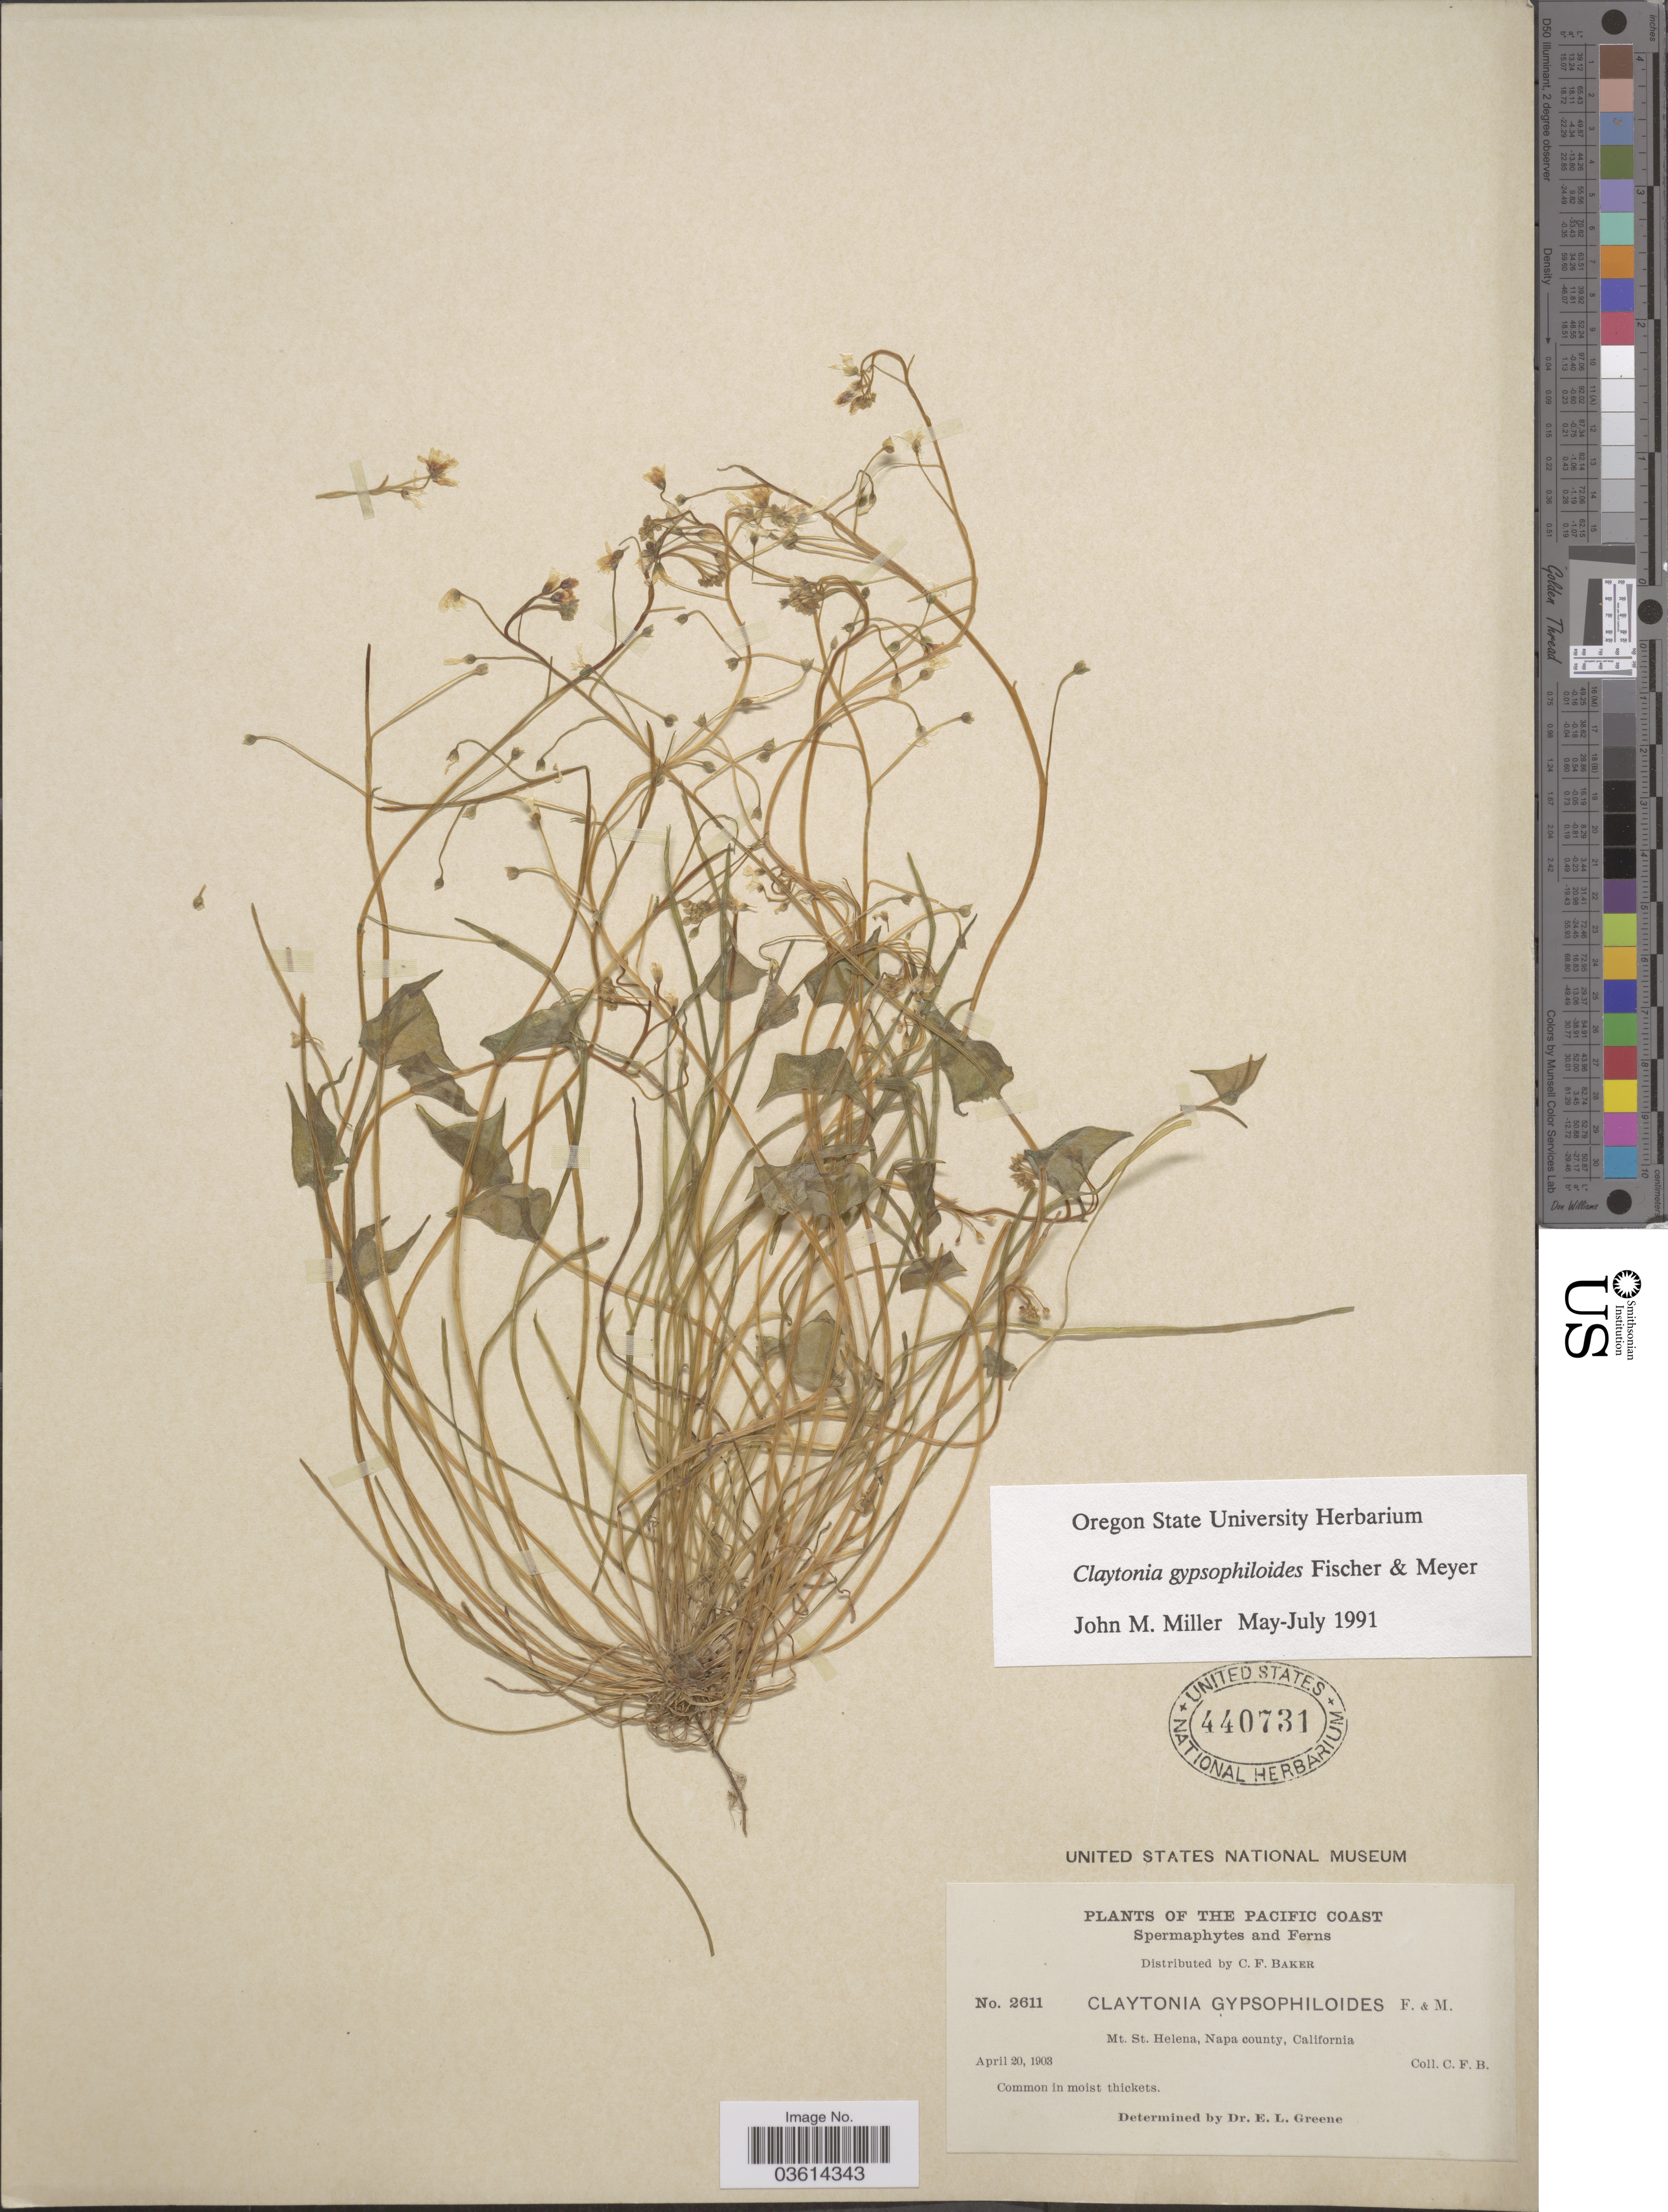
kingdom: Plantae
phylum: Tracheophyta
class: Magnoliopsida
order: Caryophyllales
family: Montiaceae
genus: Claytonia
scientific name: Claytonia gypsophiloides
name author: Fisch. & C.A. Mey.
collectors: C. F. Baker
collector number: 2611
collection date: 1903-04-20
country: United States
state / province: California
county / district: Napa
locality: The Pacific Coast. Mt. St. Helena, Napa county.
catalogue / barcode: US 440731